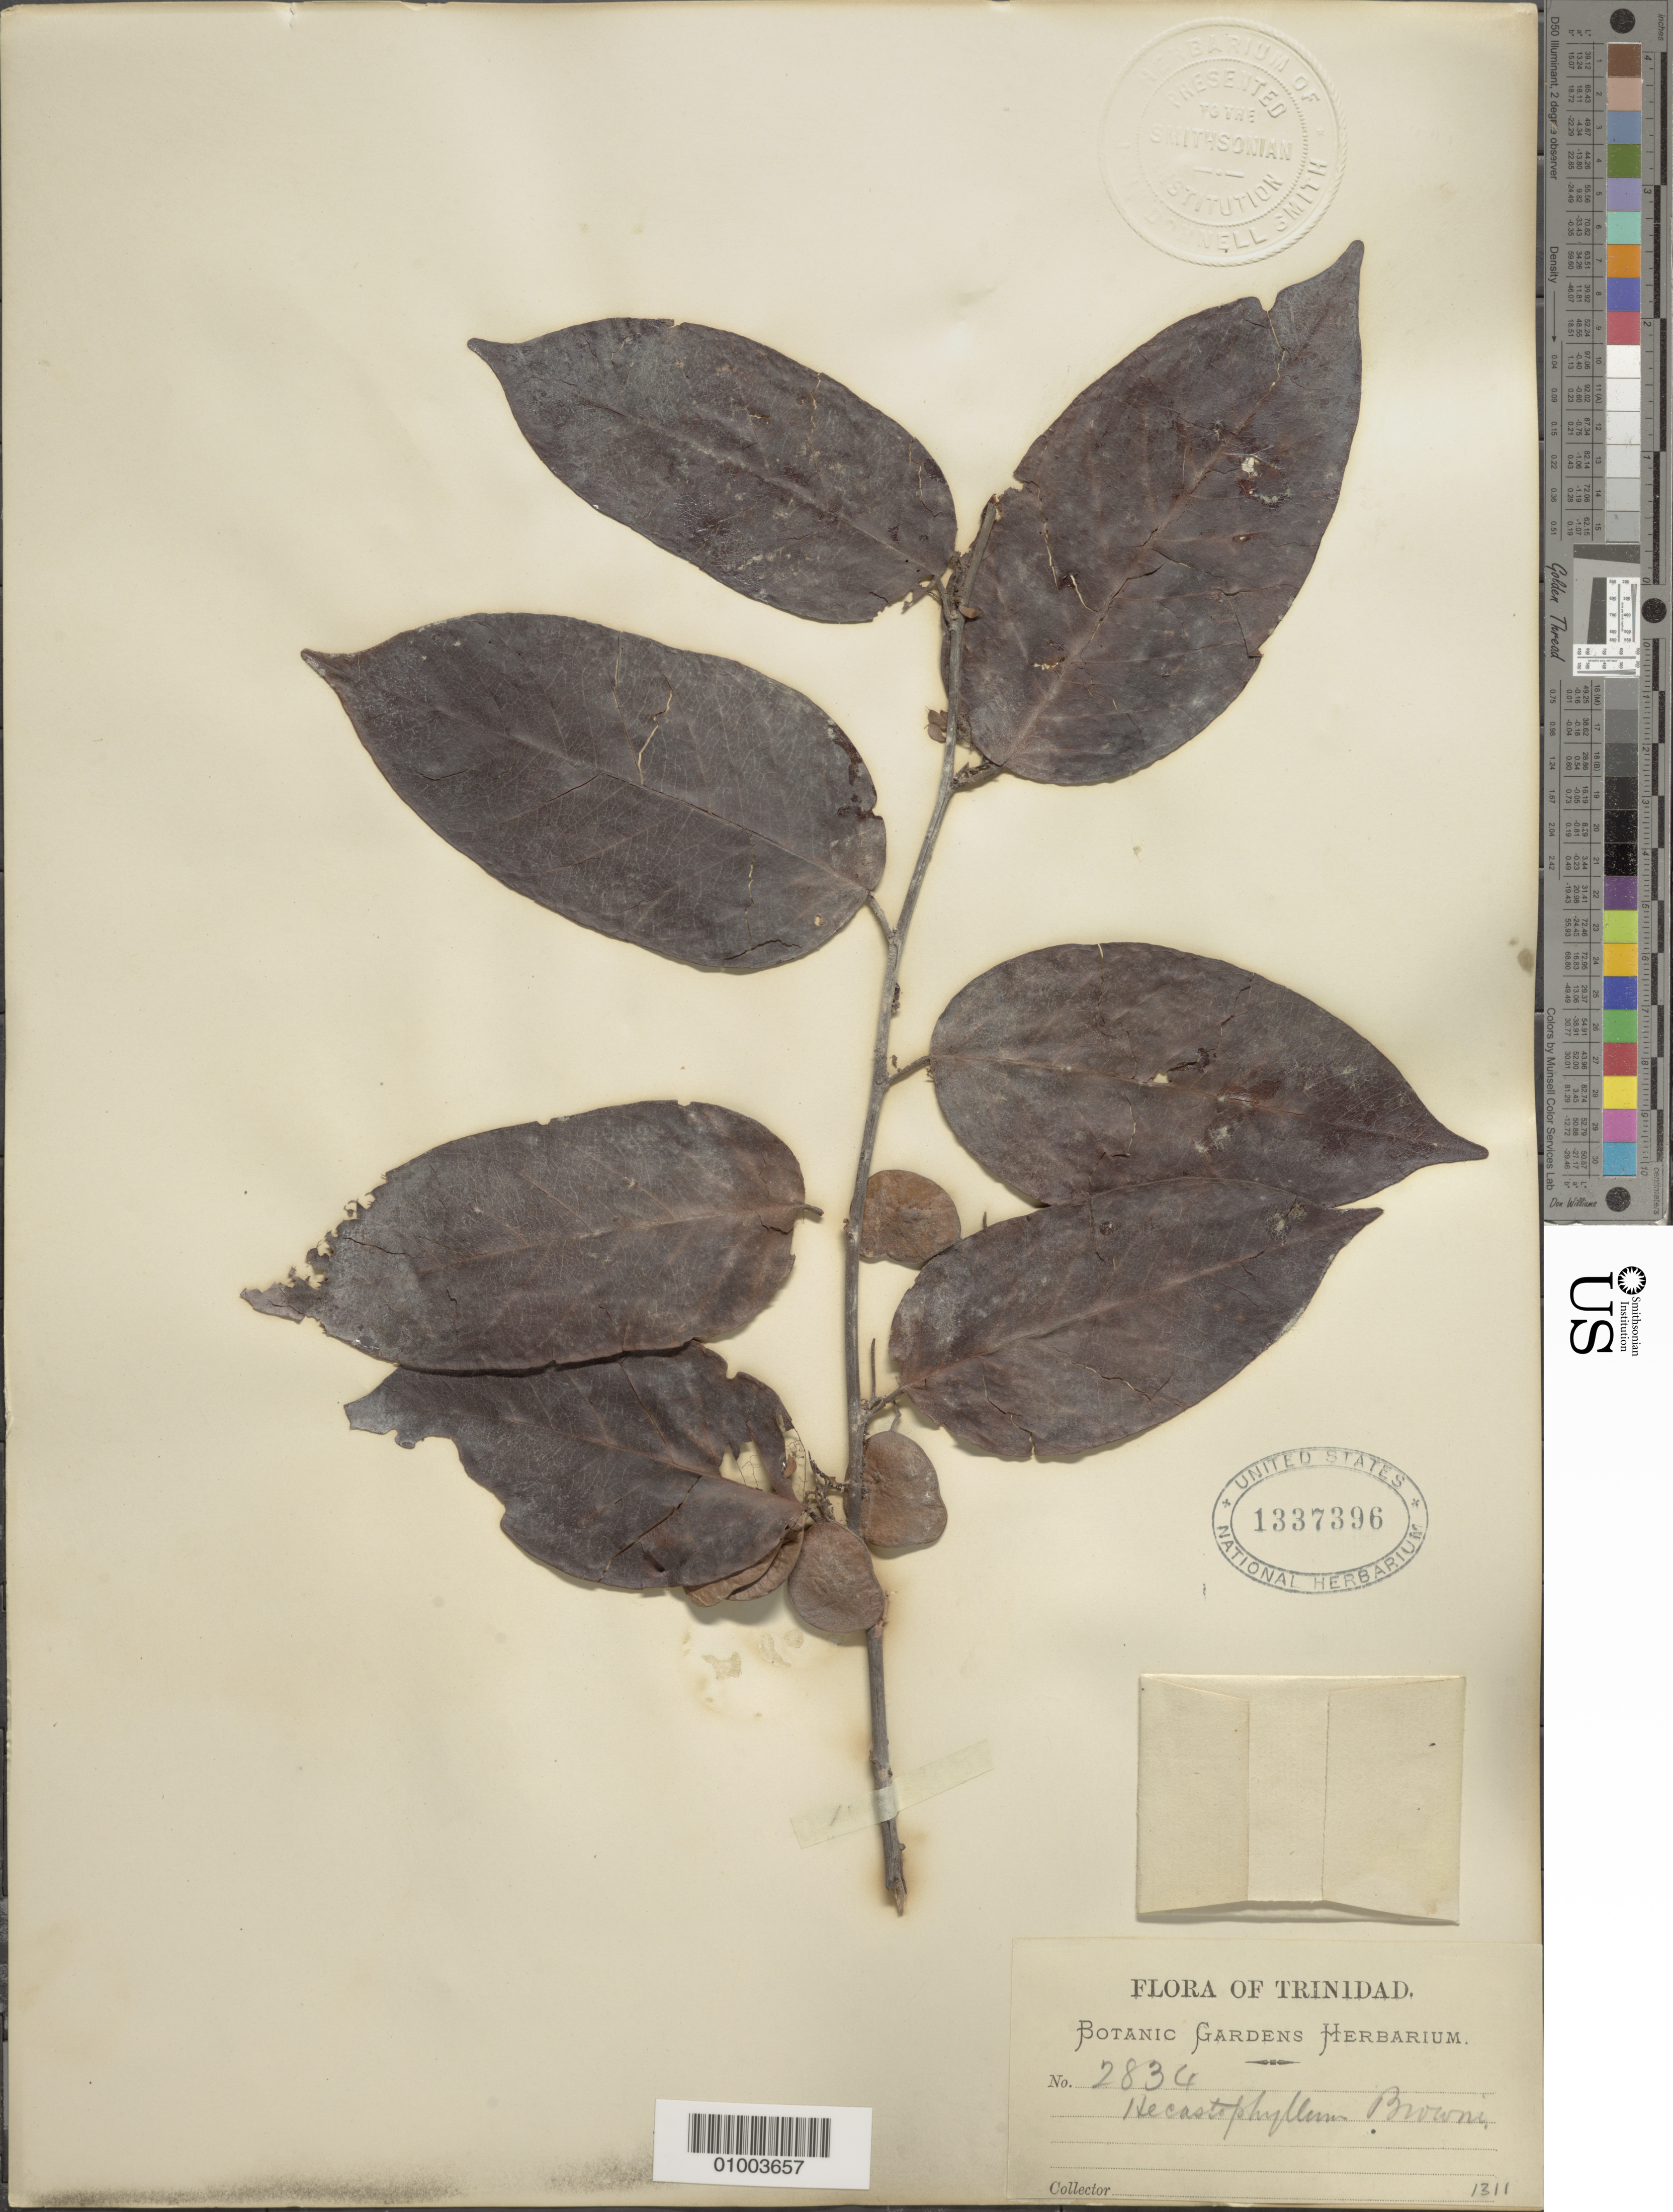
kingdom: Plantae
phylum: Tracheophyta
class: Magnoliopsida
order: Fabales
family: Fabaceae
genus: Dalbergia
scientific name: Dalbergia ecastaphyllum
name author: (L.) Taub.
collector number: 2834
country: Trinidad and Tobago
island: Trinidad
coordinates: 0 N, 0 E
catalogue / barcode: US 1337396